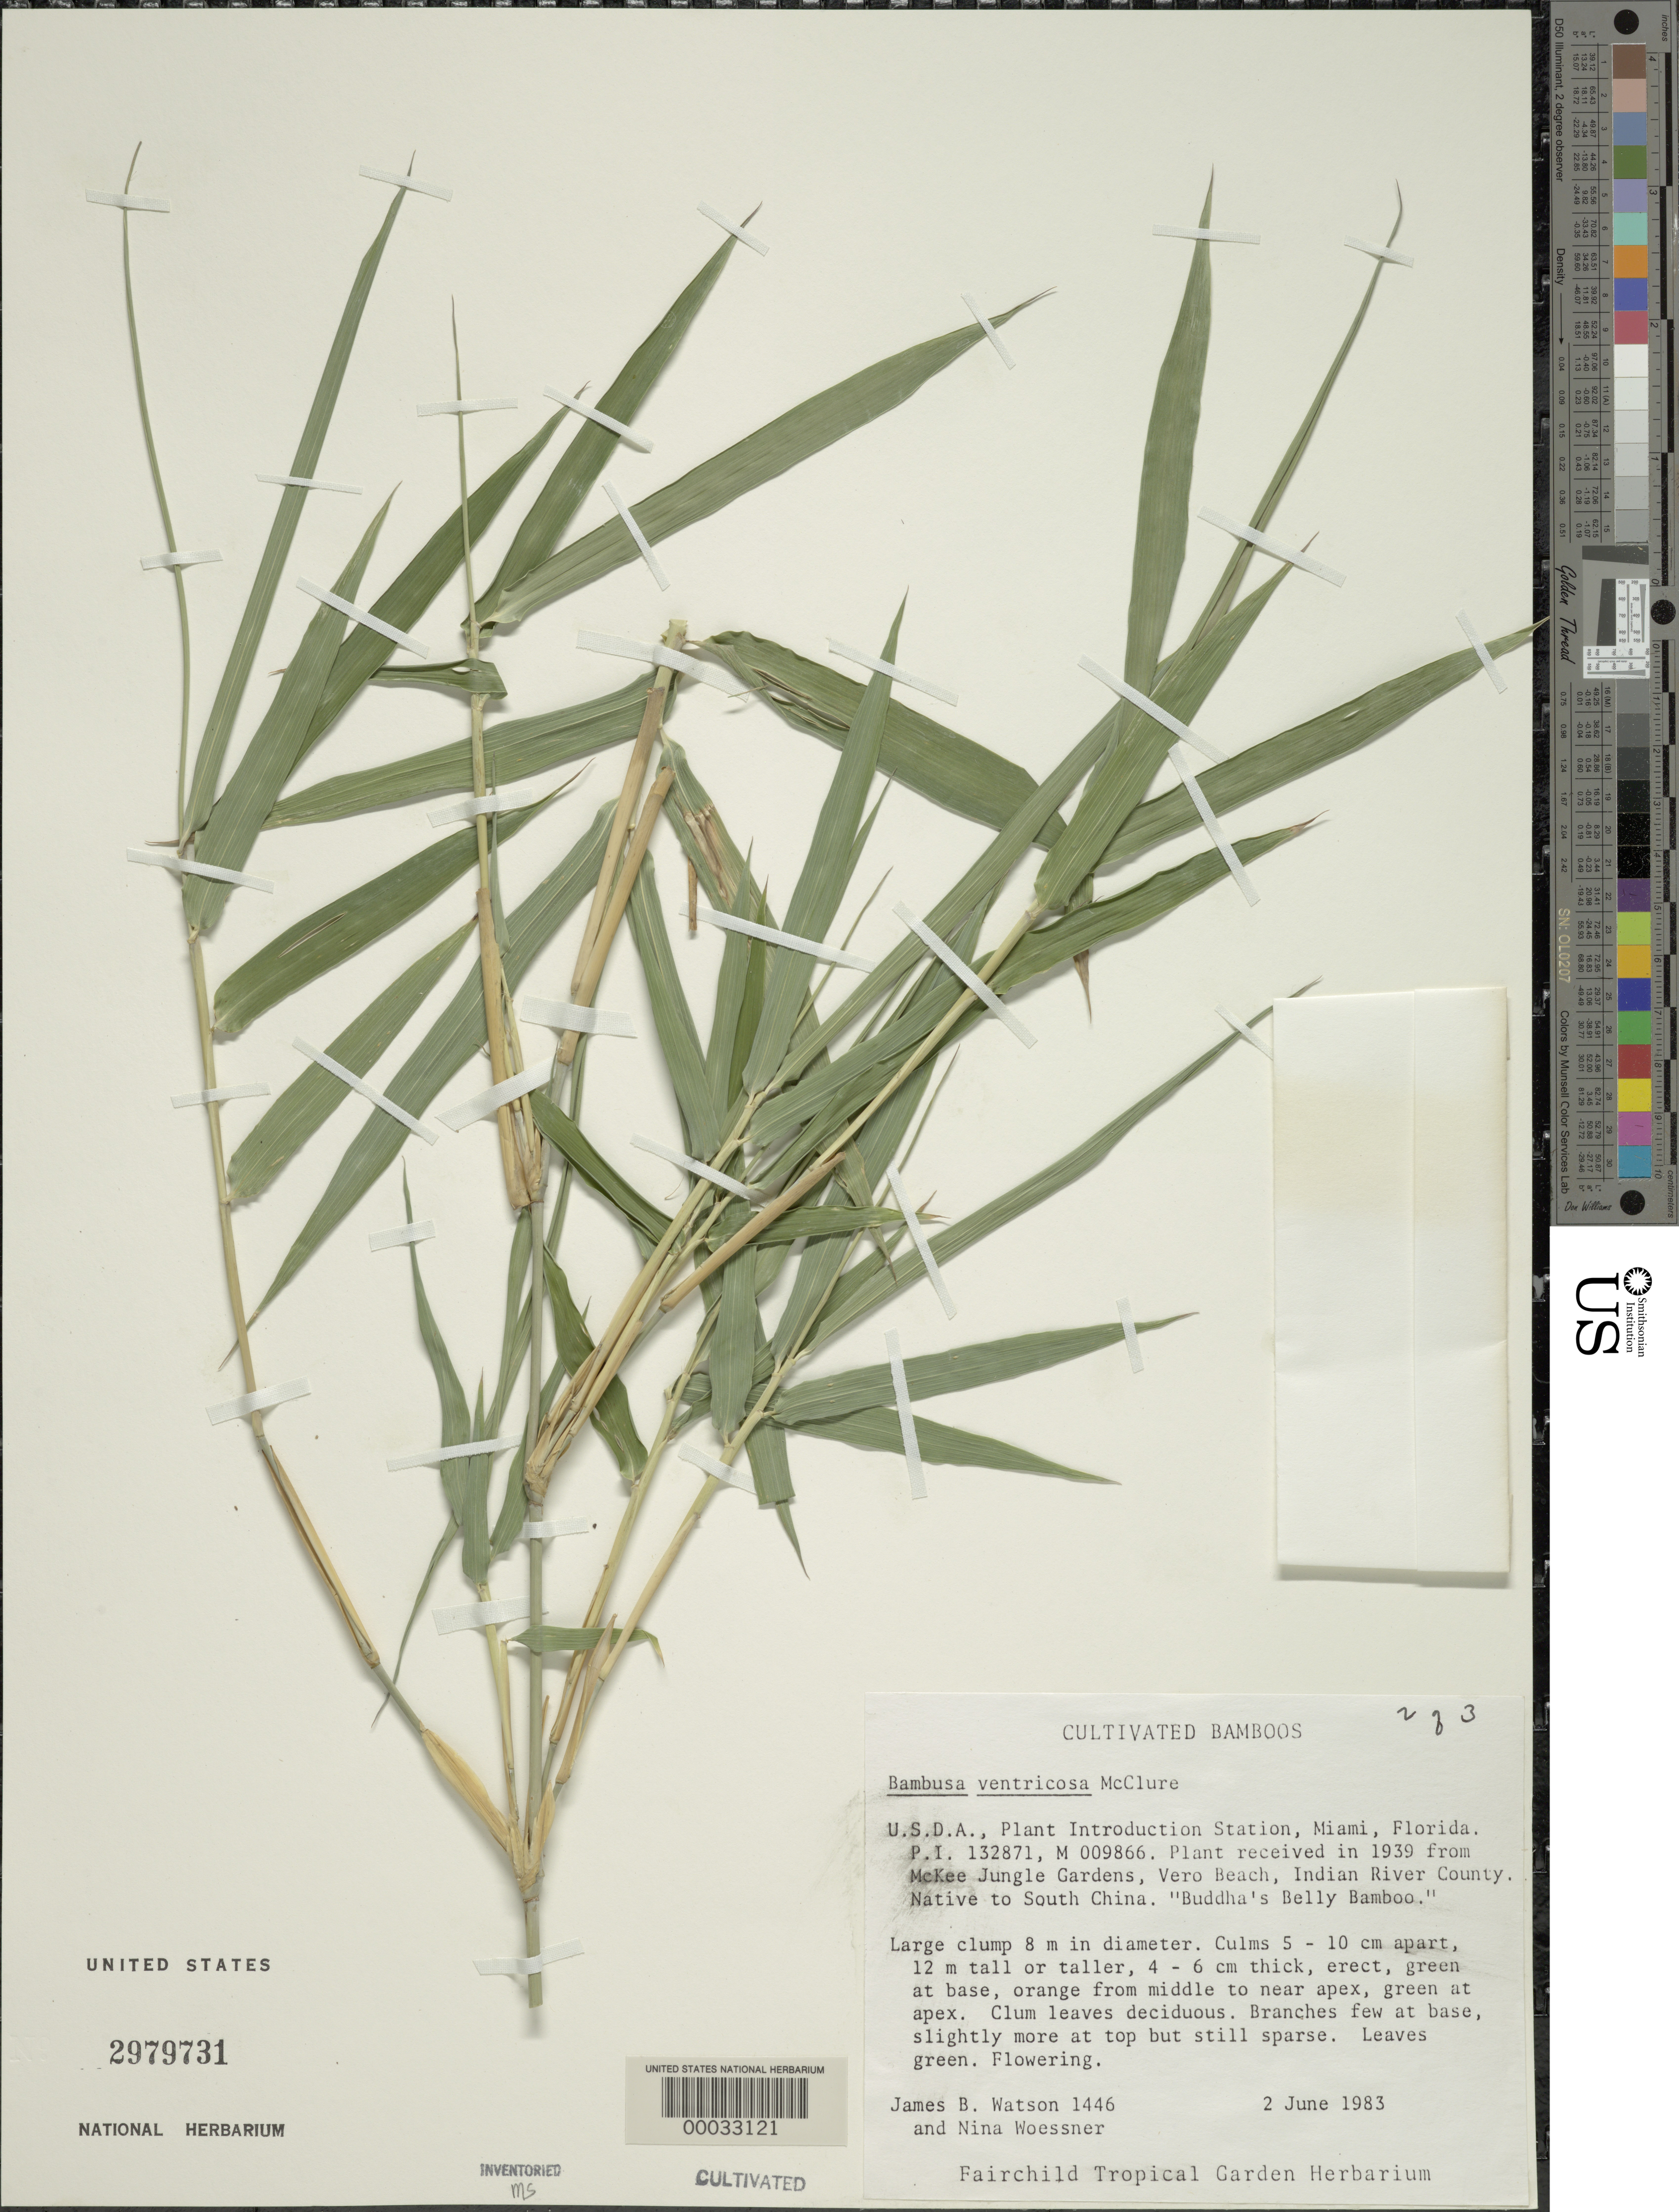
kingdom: Plantae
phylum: Tracheophyta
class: Liliopsida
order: Poales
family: Poaceae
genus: Bambusa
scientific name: Bambusa ventricosa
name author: McClure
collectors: J. B. Watson & N. Woessner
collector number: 1446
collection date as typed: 02 Jun 1983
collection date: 1983-06-02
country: United States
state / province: Florida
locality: U.s.d.a. plant introduction station-miami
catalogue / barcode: US 2979731